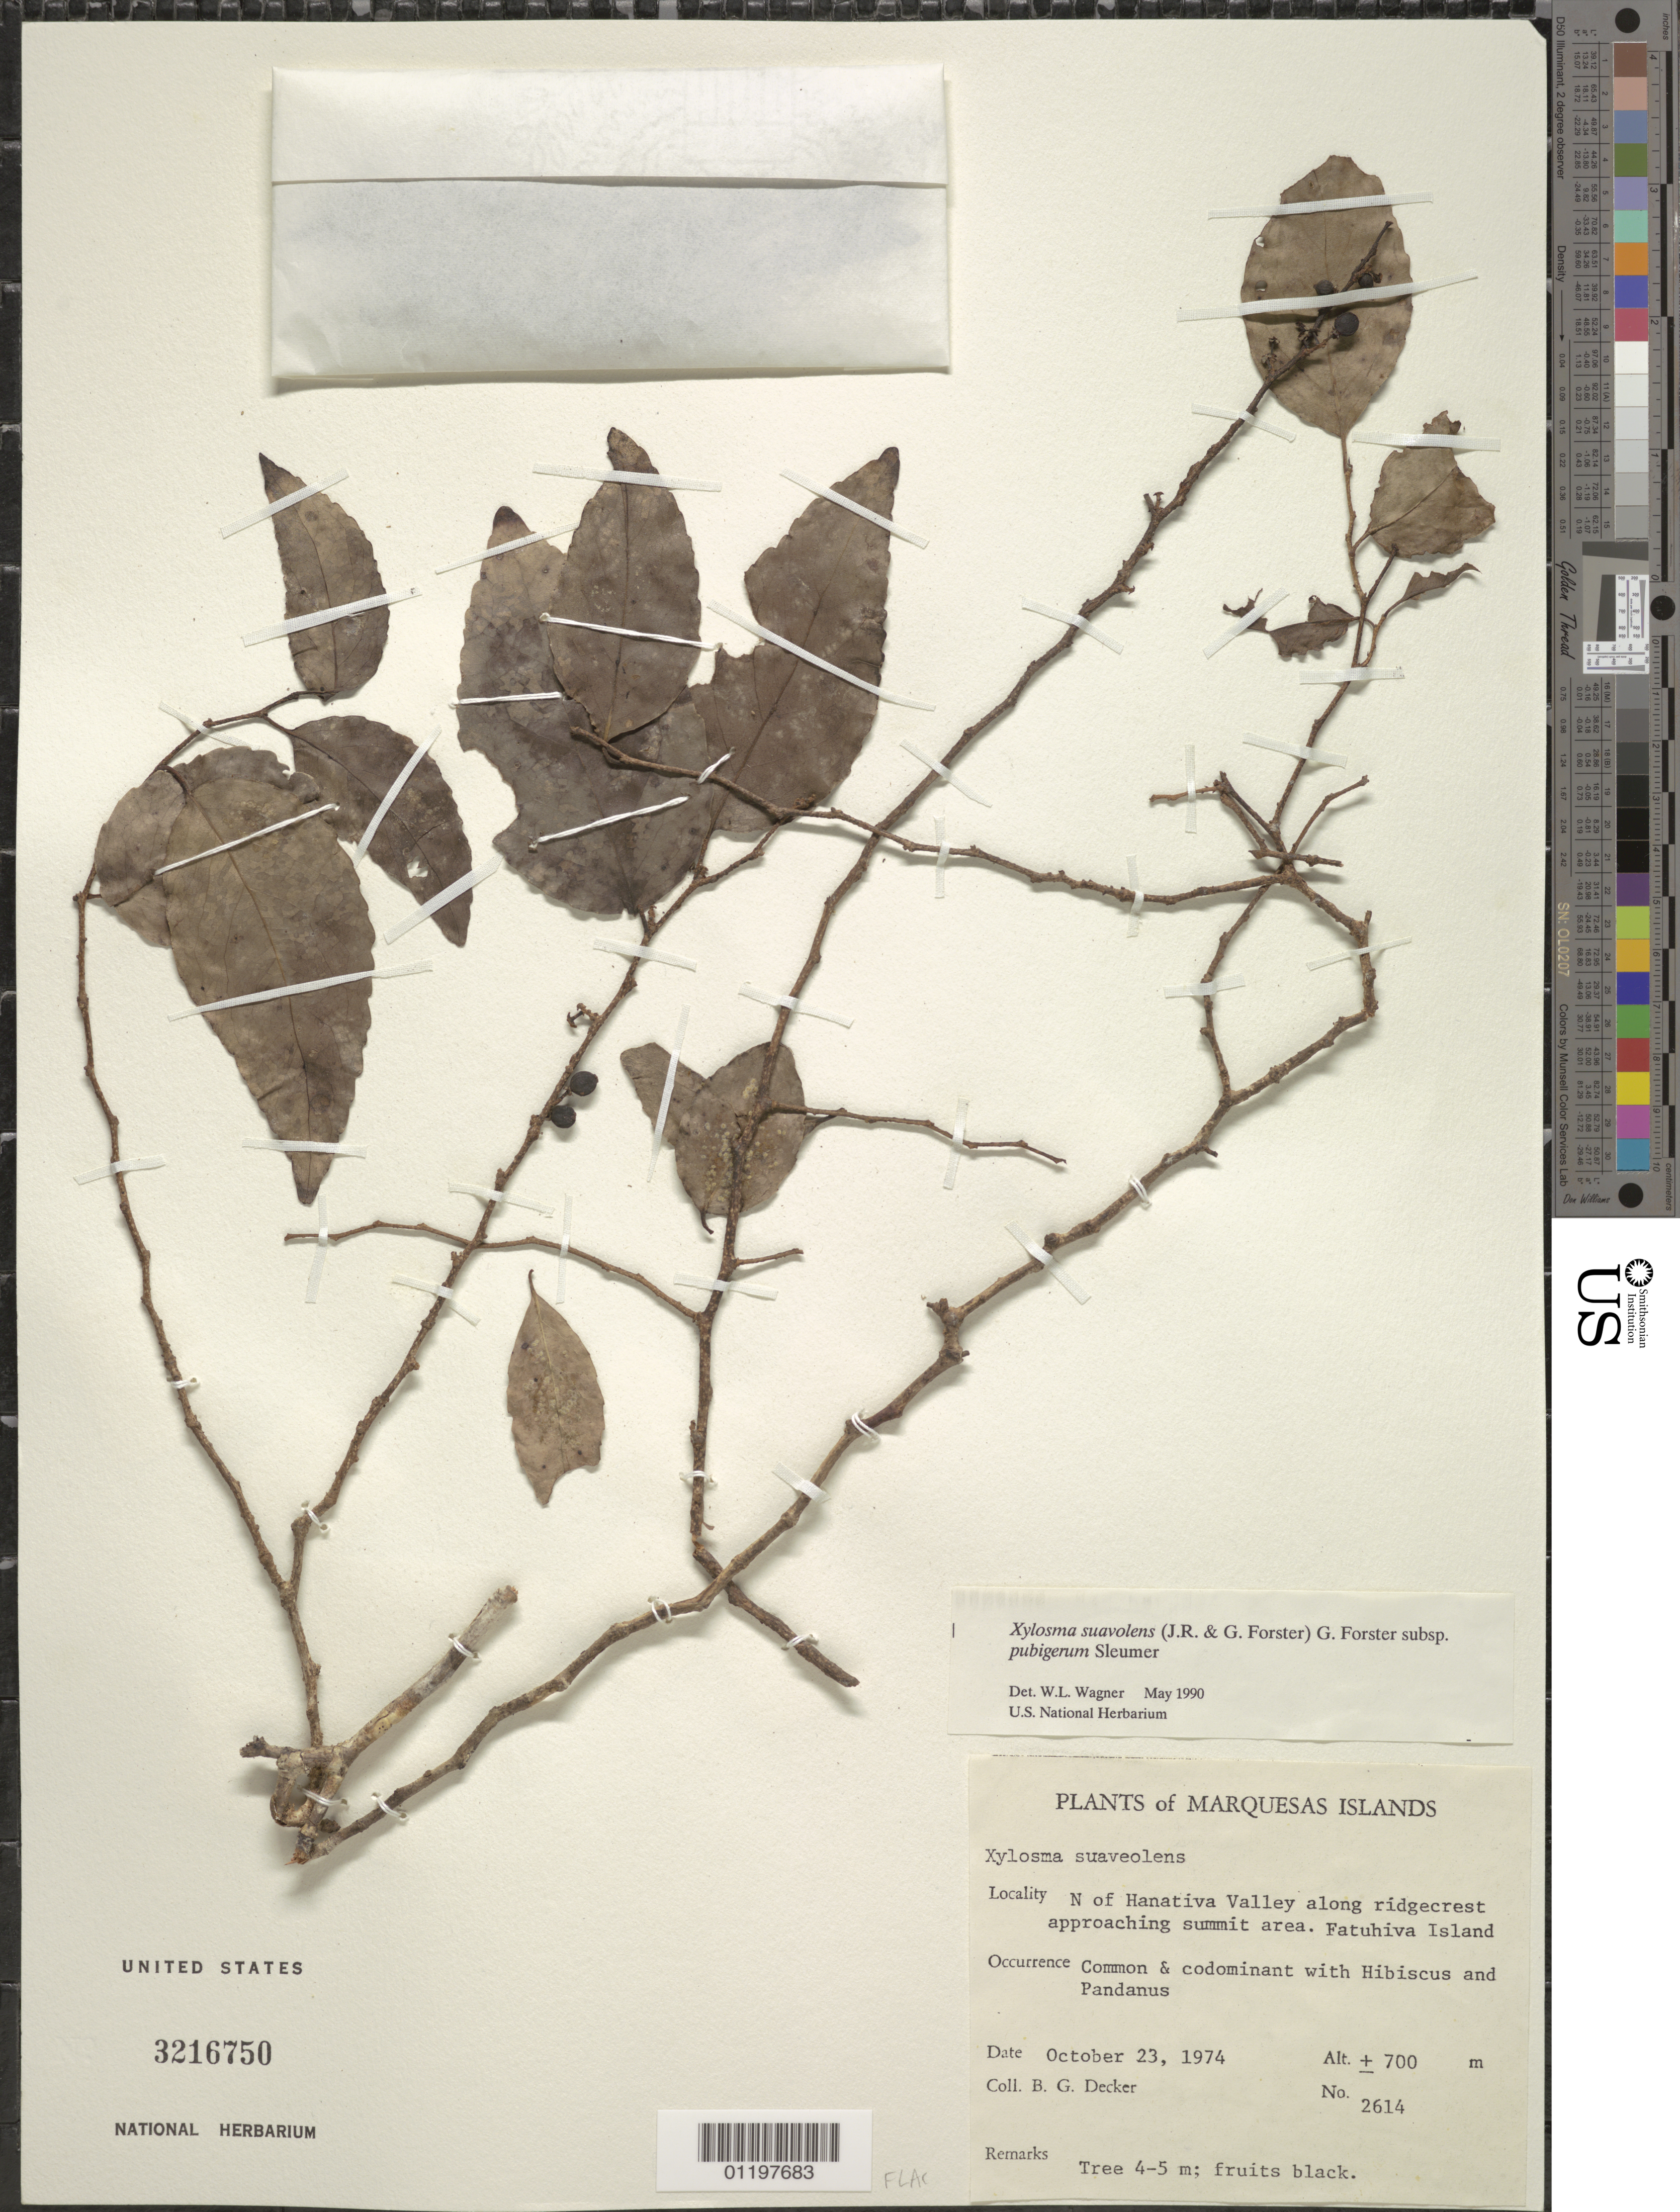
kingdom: Plantae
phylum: Tracheophyta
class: Magnoliopsida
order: Malpighiales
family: Salicaceae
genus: Xylosma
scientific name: Xylosma suaveolens subsp. pubigera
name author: Sleumer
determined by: Wagner, W. L., (BOT), Smithsonian Institution - National Museum of Natural History (UNITED STATES)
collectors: B. G. Decker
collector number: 2614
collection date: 1974-10-23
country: French Polynesia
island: Fatu Hiva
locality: N of Hanativa Valley along ridgecrest approaching summit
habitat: With Hibiscus and Pandanus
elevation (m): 700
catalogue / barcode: US 3216750